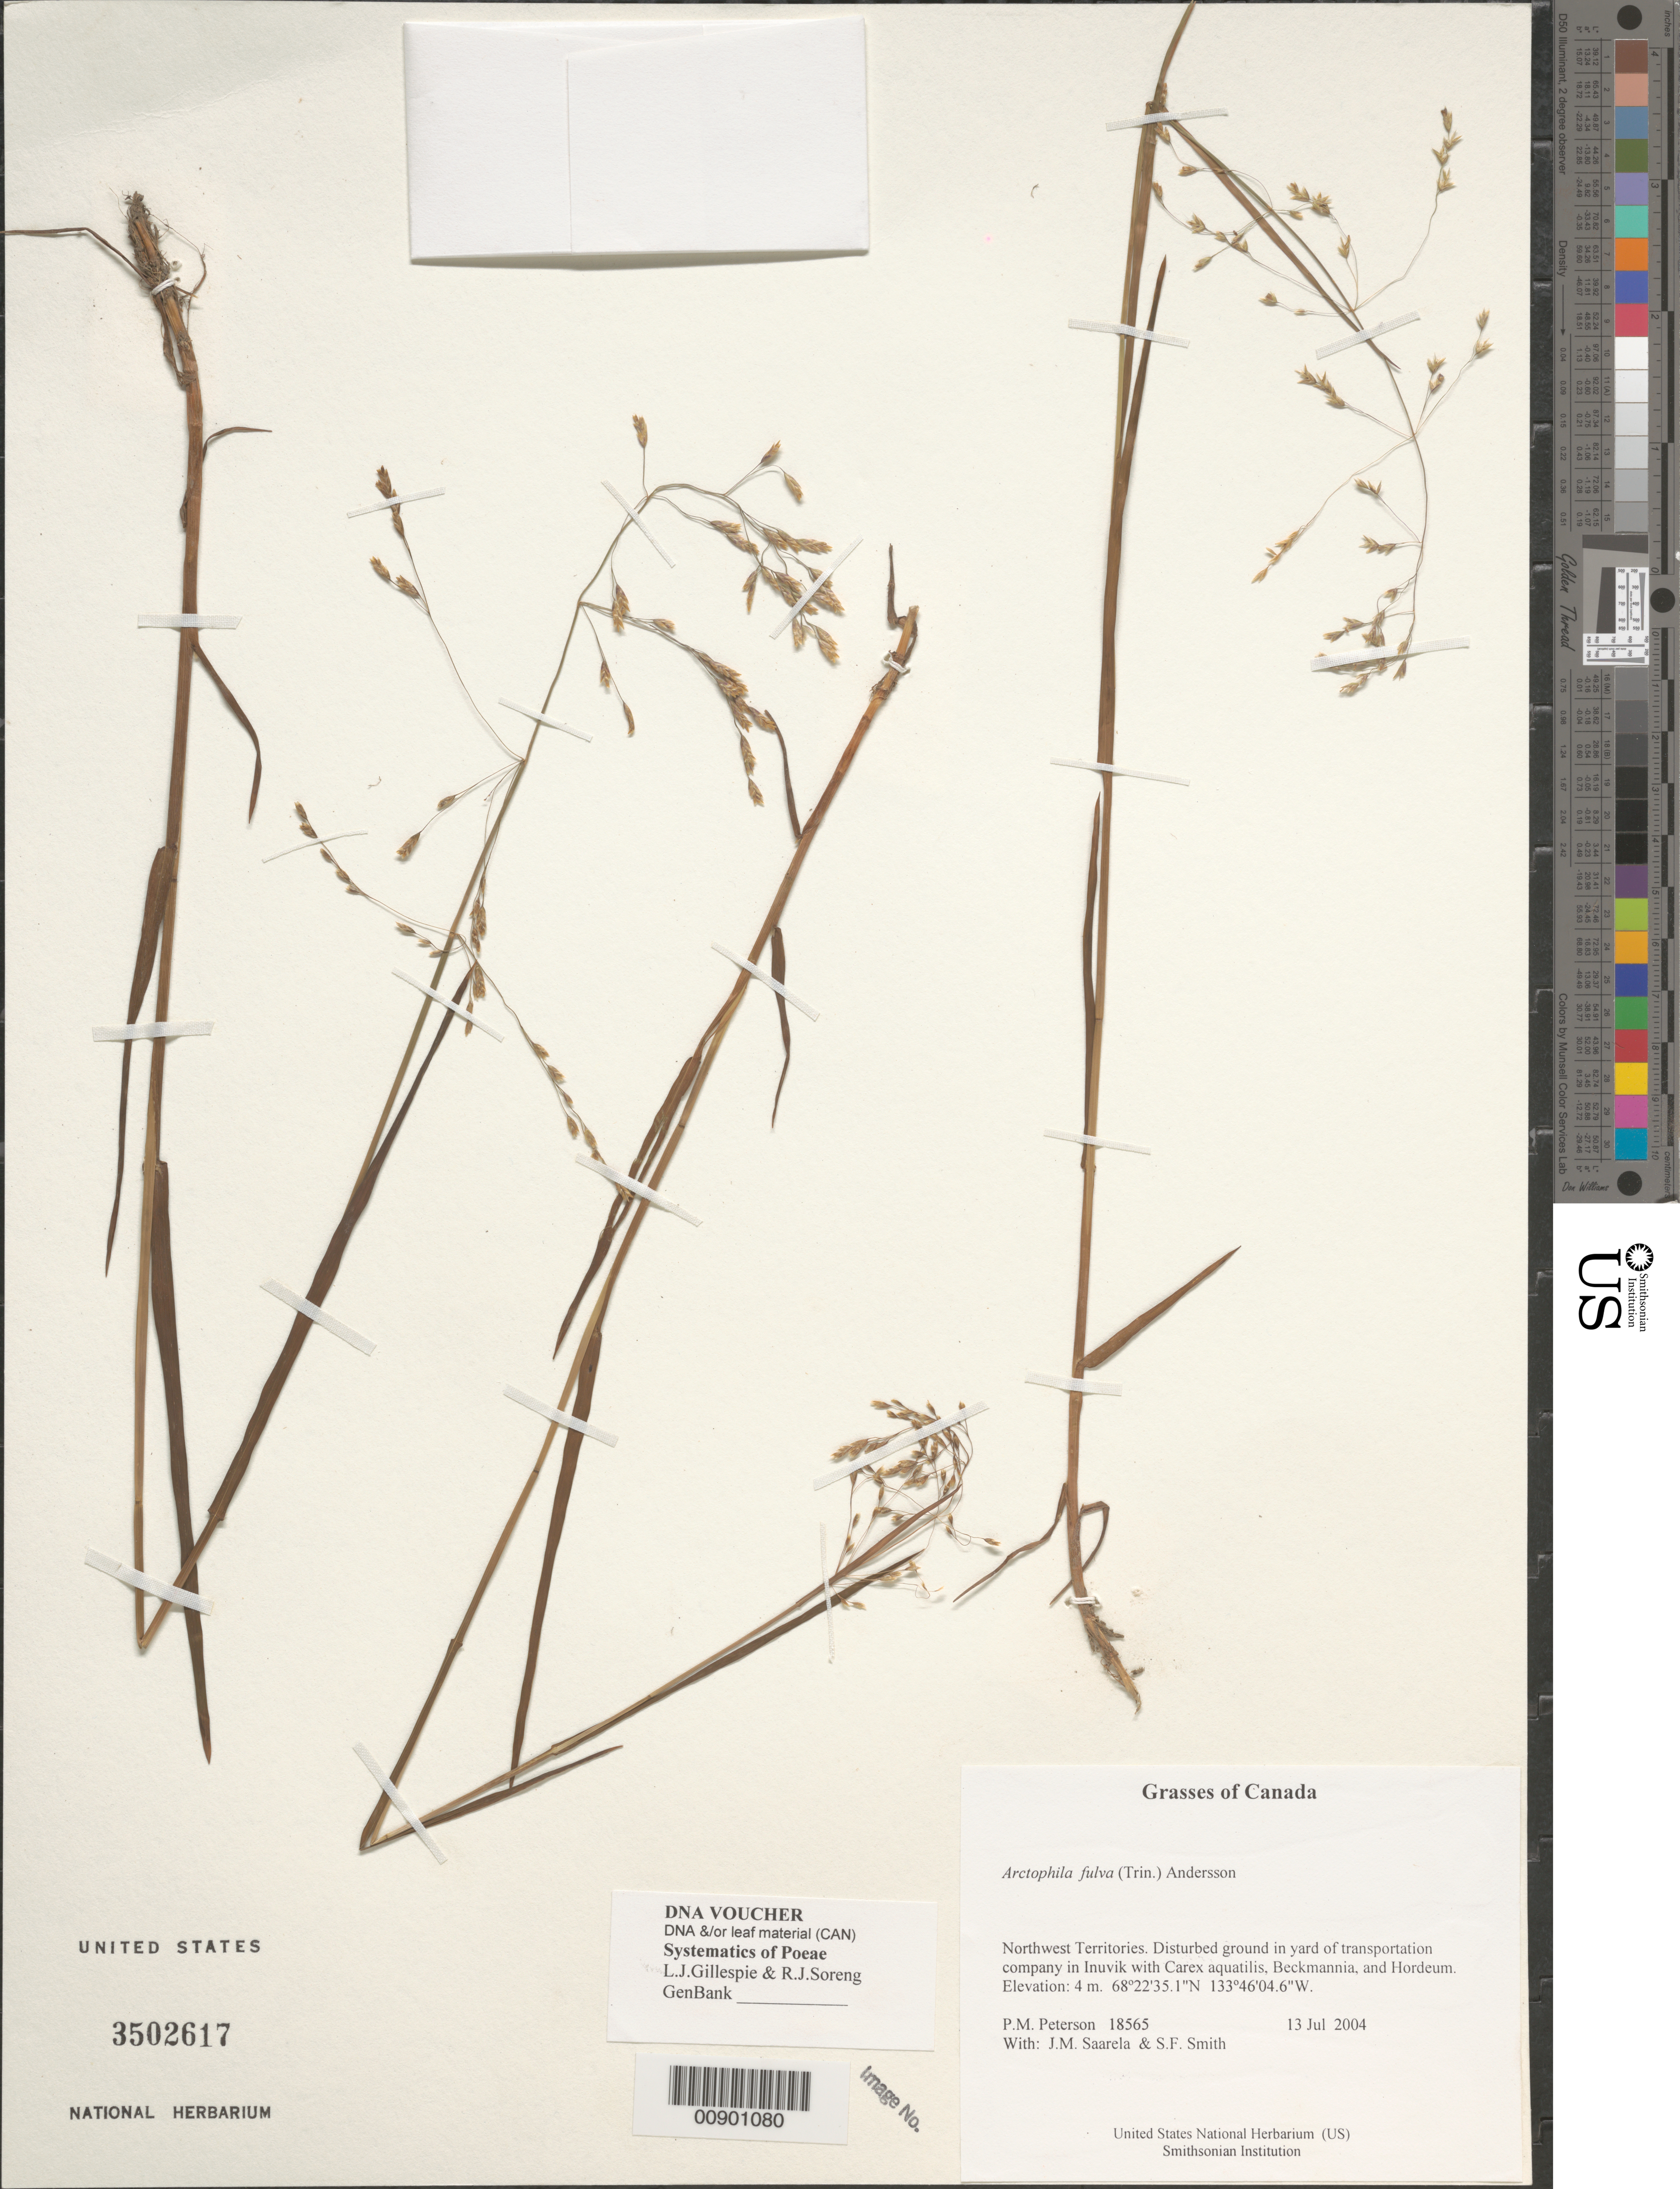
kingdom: Plantae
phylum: Tracheophyta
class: Liliopsida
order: Poales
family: Poaceae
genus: Arctophila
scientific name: Arctophila fulva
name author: (Trin.) Andersson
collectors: P. M. Peterson, J. Saarela & S.F. Smith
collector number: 18565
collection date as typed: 13 Jul 2004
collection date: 2004-07-13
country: Canada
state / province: Northwest Territories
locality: Disturbed ground in yard of transportation company in Inuvik with Carex aquatilis, Beckmannia, and Hordeum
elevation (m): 4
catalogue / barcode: US 3502617